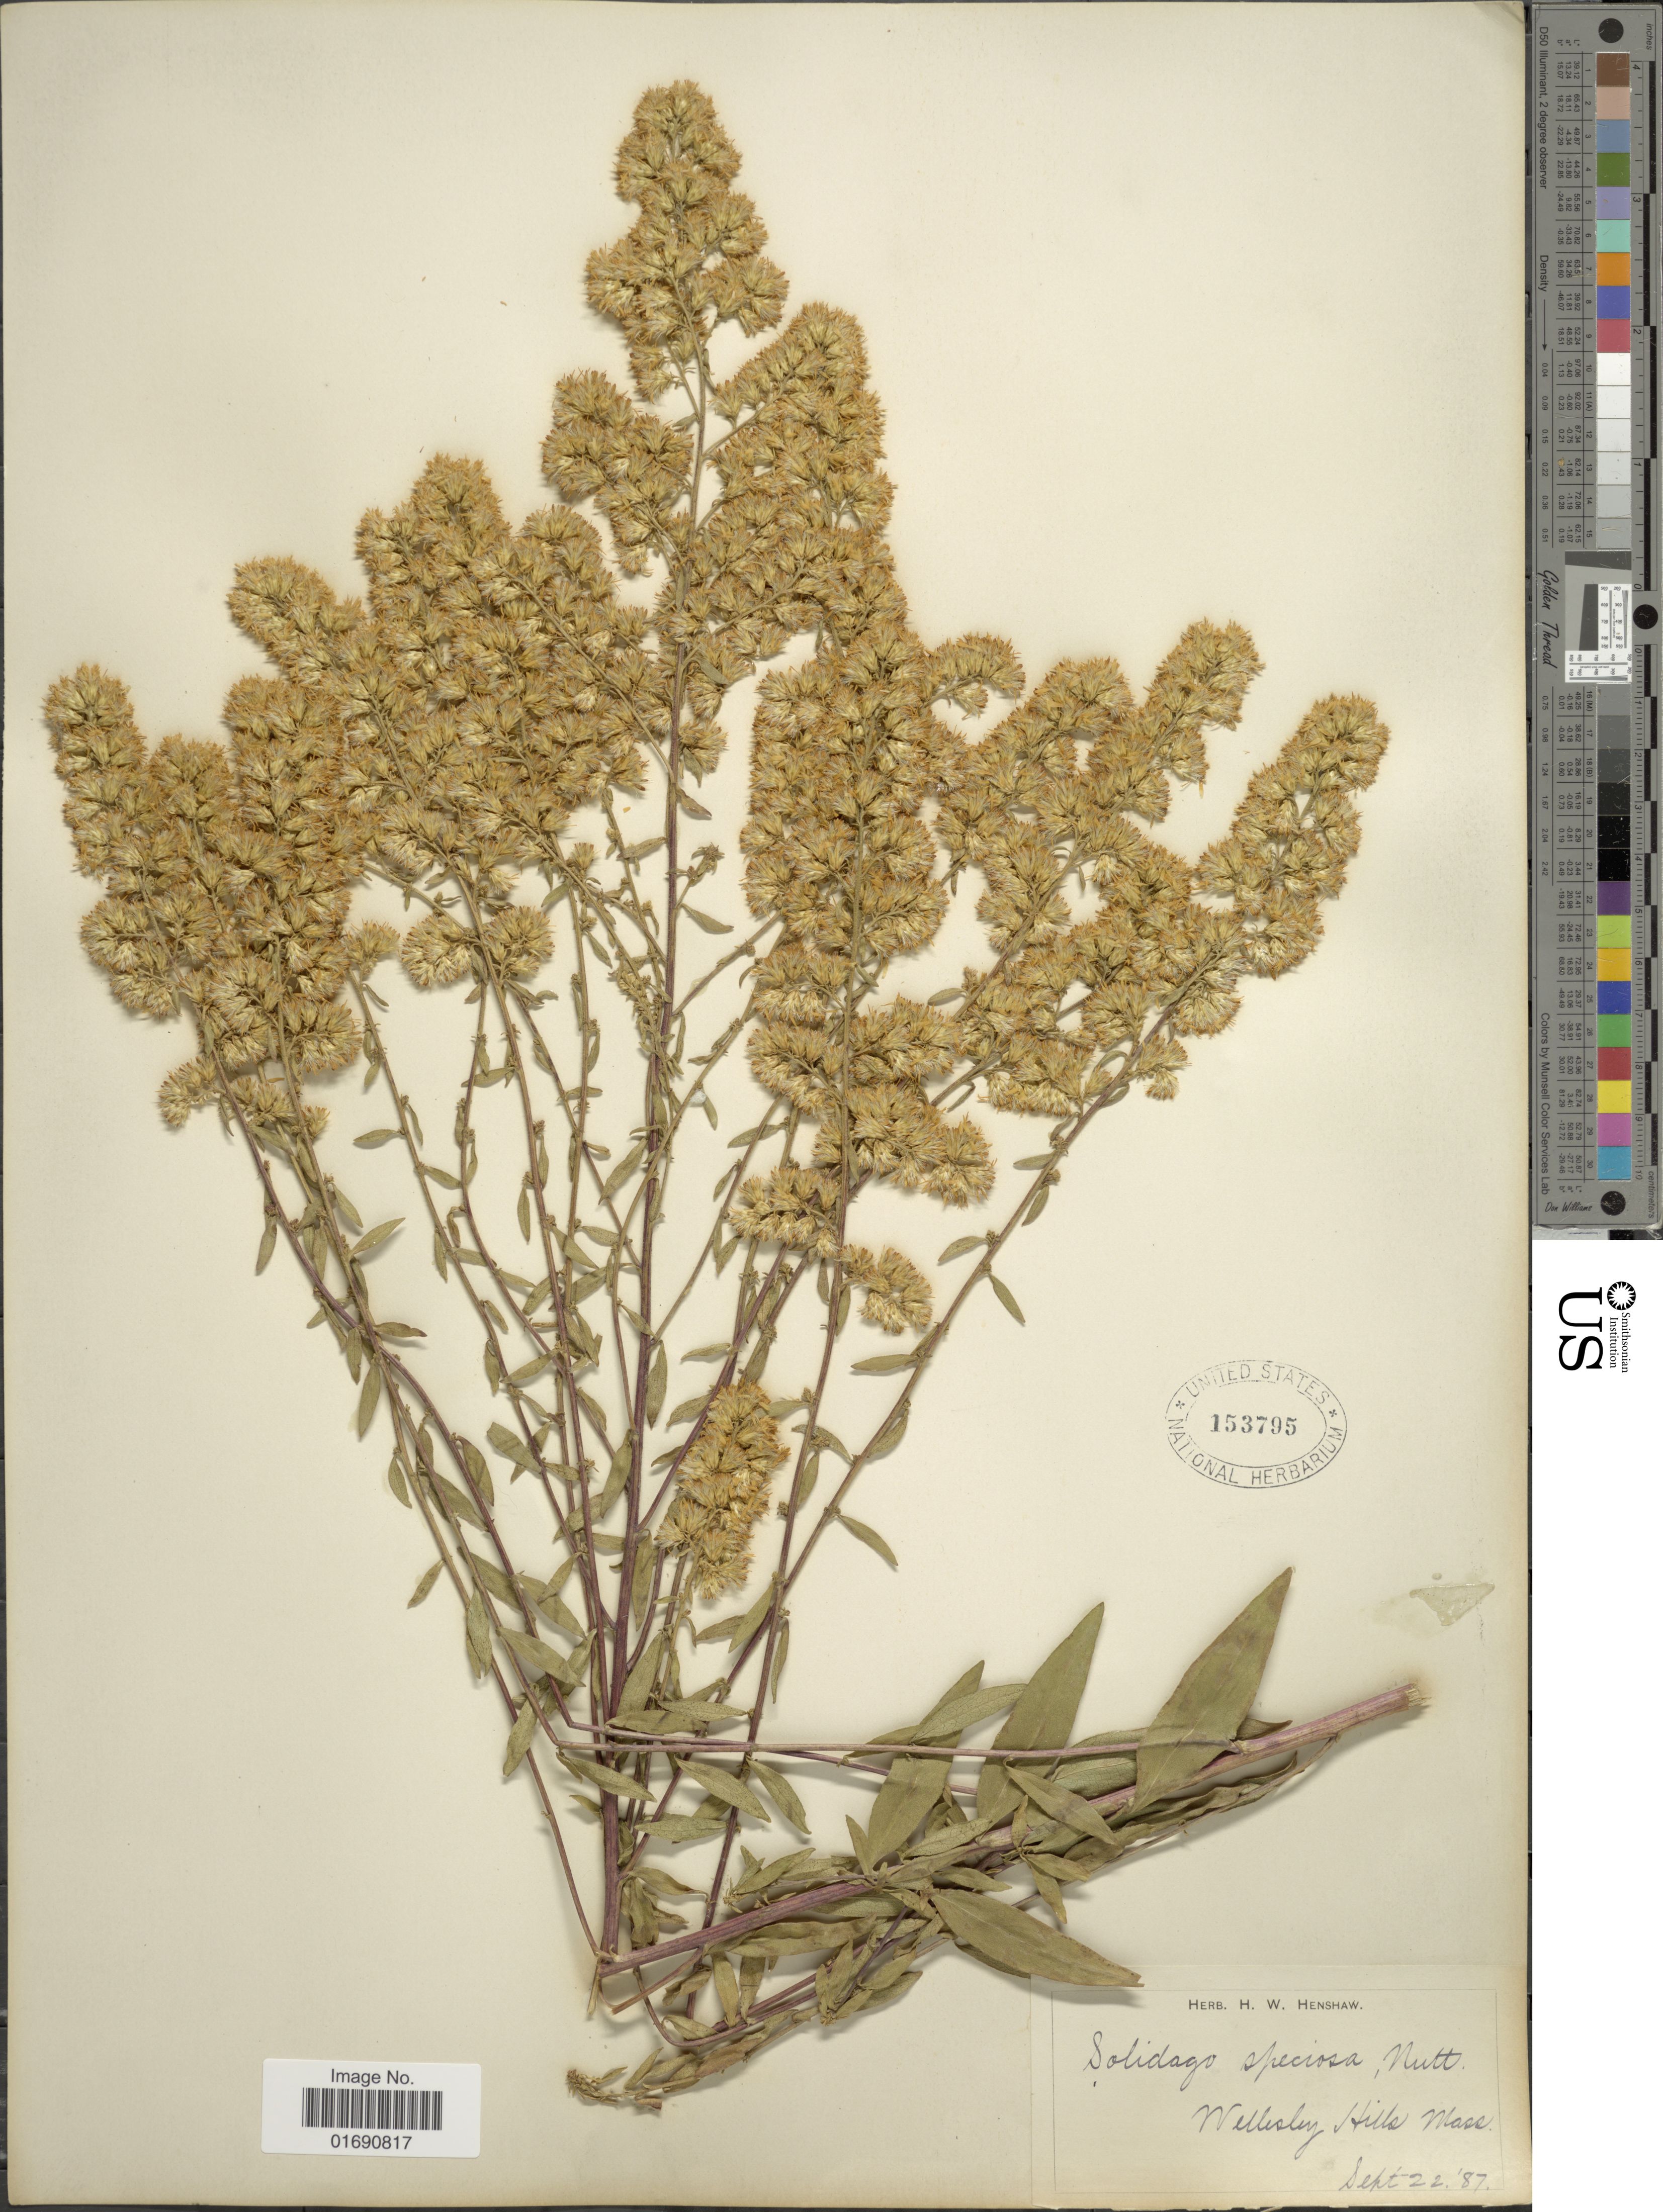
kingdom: Plantae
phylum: Tracheophyta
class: Magnoliopsida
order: Asterales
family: Asteraceae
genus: Solidago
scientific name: Solidago speciosa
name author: Nutt.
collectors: ex herb. H. W. Henshaw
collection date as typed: Transcribed d/m/y: 22/9/87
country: United States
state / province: Massachusetts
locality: Wellesley Hills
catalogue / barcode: US 153795